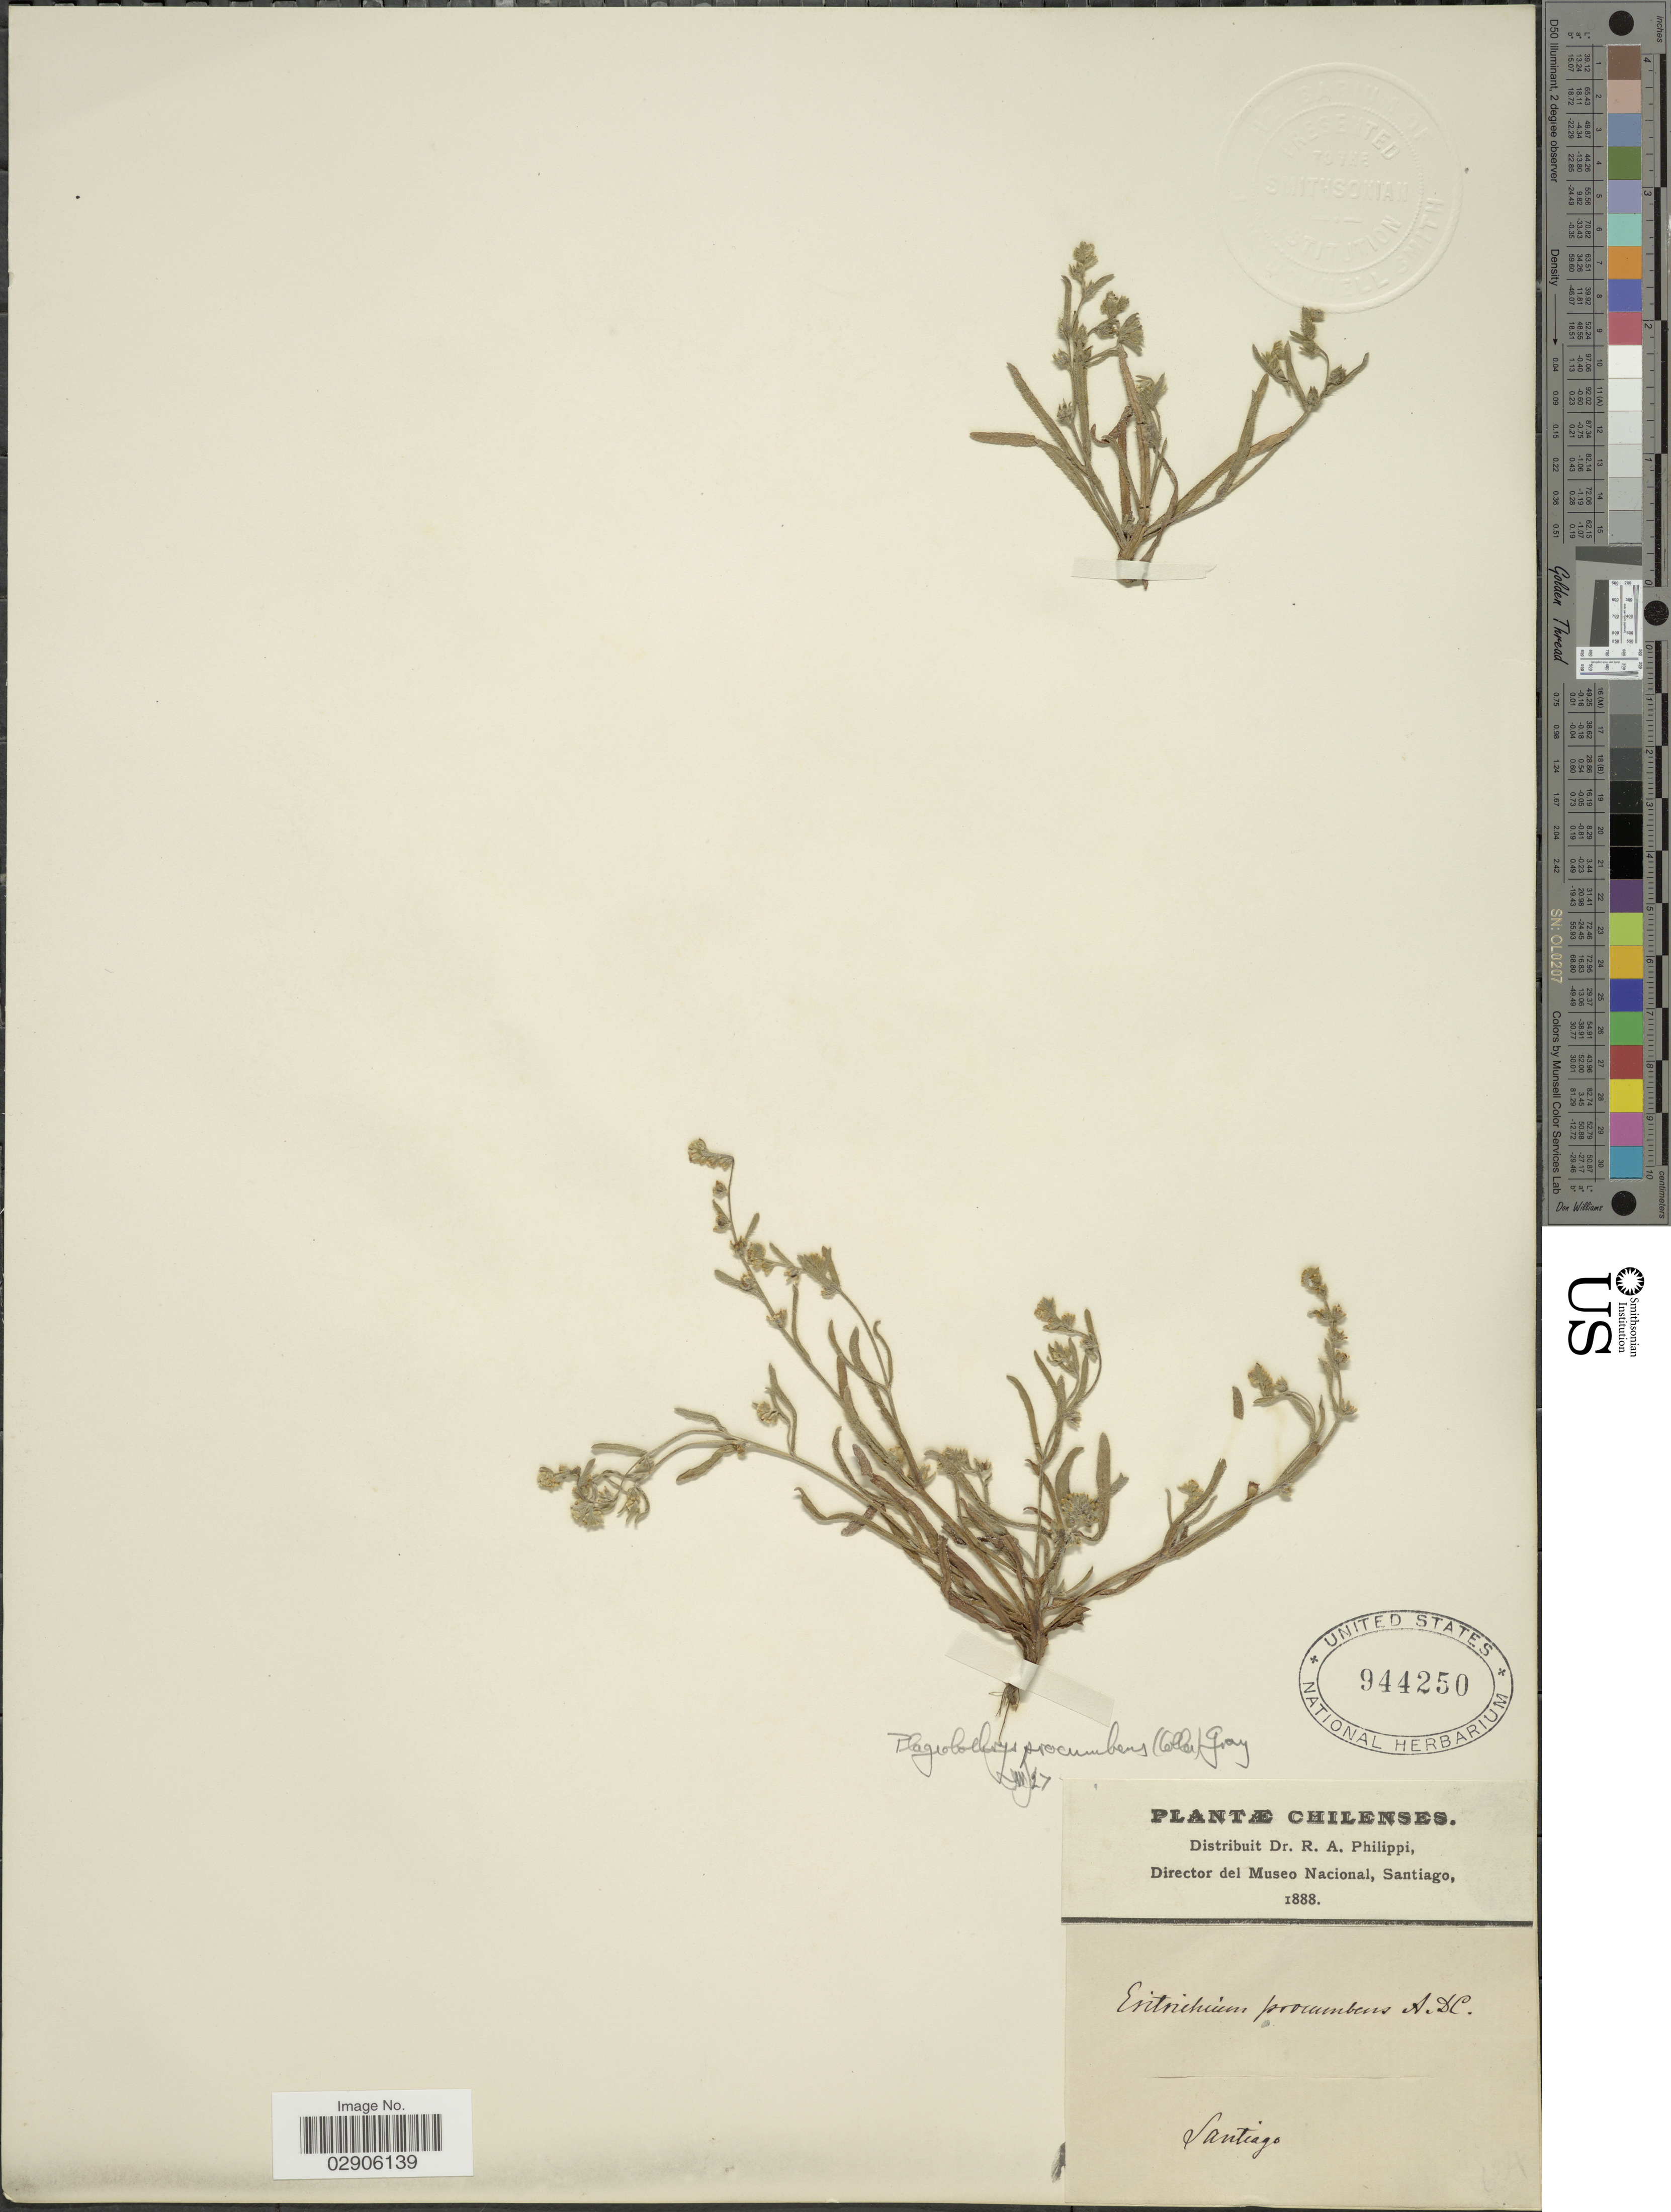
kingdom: Plantae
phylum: Tracheophyta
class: Magnoliopsida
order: Boraginales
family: Boraginaceae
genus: Plagiobothrys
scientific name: Plagiobothrys procumbens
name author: (Colla) Colla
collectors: R. A. Philippi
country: Chile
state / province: Región Metropolitana (RM)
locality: Chilenses, Santiago.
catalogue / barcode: US 944250